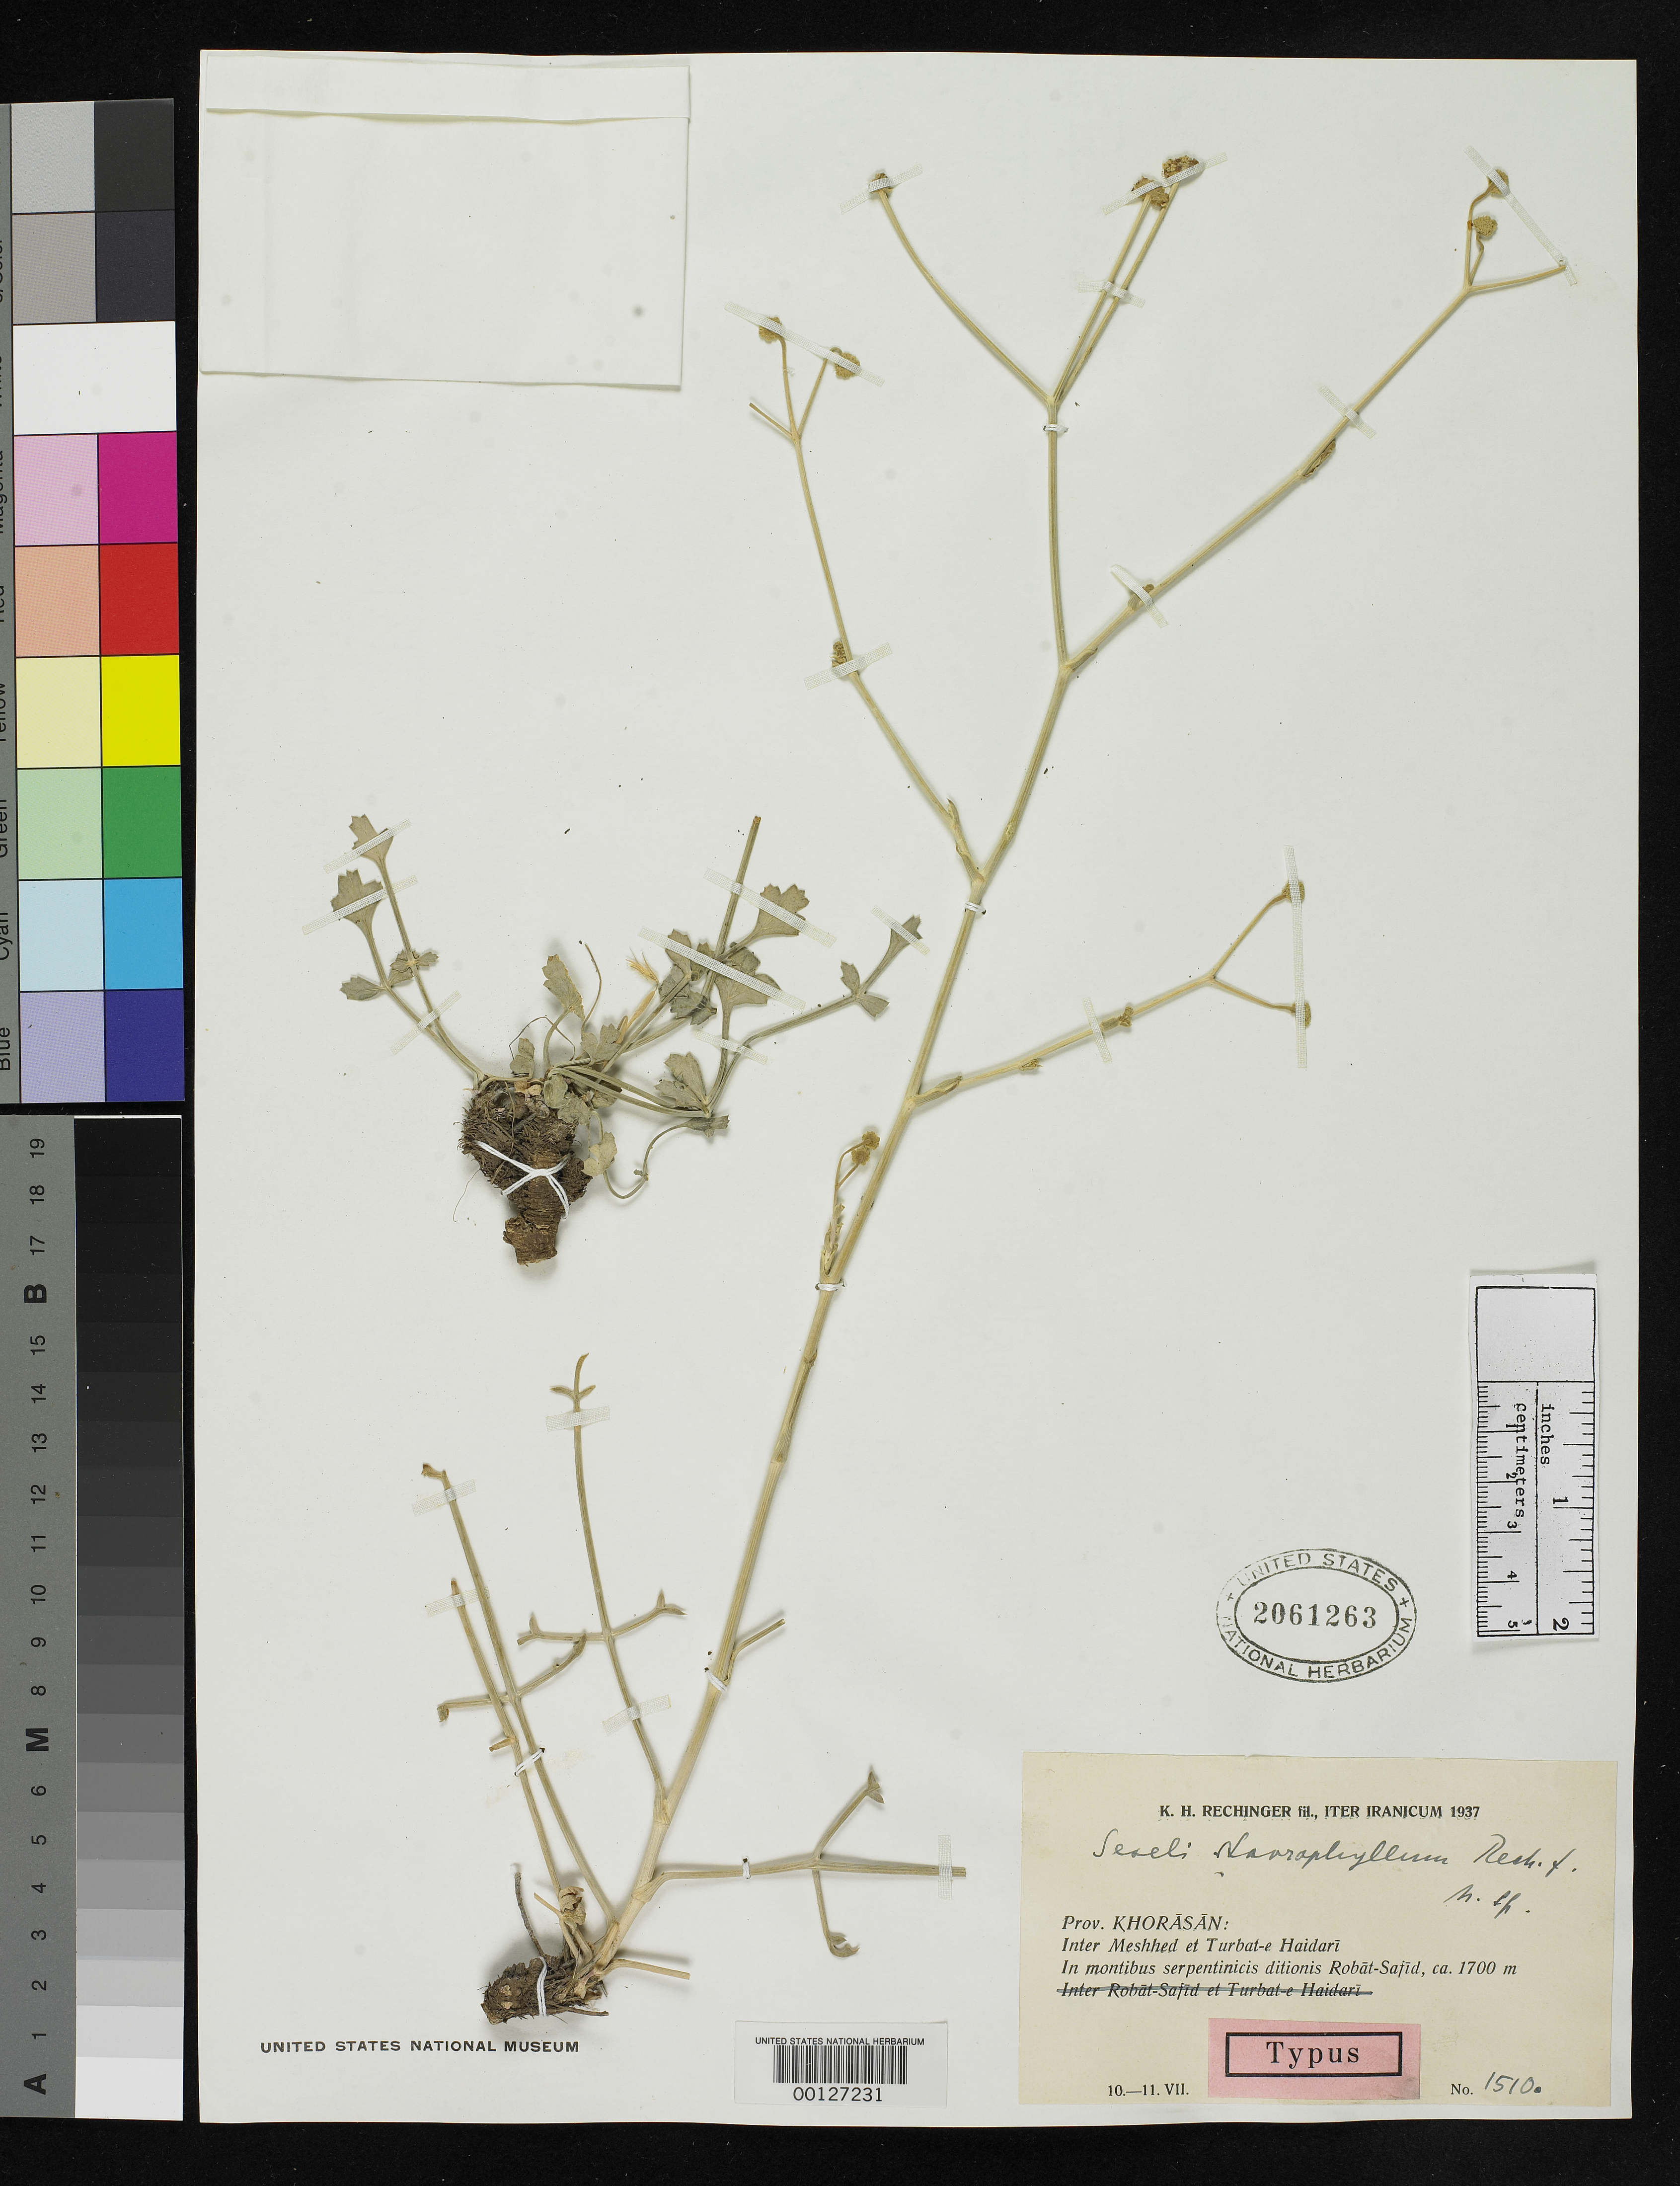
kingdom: Plantae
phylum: Tracheophyta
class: Magnoliopsida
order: Apiales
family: Apiaceae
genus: Seseli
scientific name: Seseli staurophyllum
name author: Rech. f.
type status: Isotype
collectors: K. H. Rechinger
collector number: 1510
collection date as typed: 10 Jul 1937 to 11 Jul 1937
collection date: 1937-07-10/1937-07-11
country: Iran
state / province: Khorasan [obsolete]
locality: Between Meshhed and Turbat-e Haidari.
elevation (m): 1700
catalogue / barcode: US 2061263